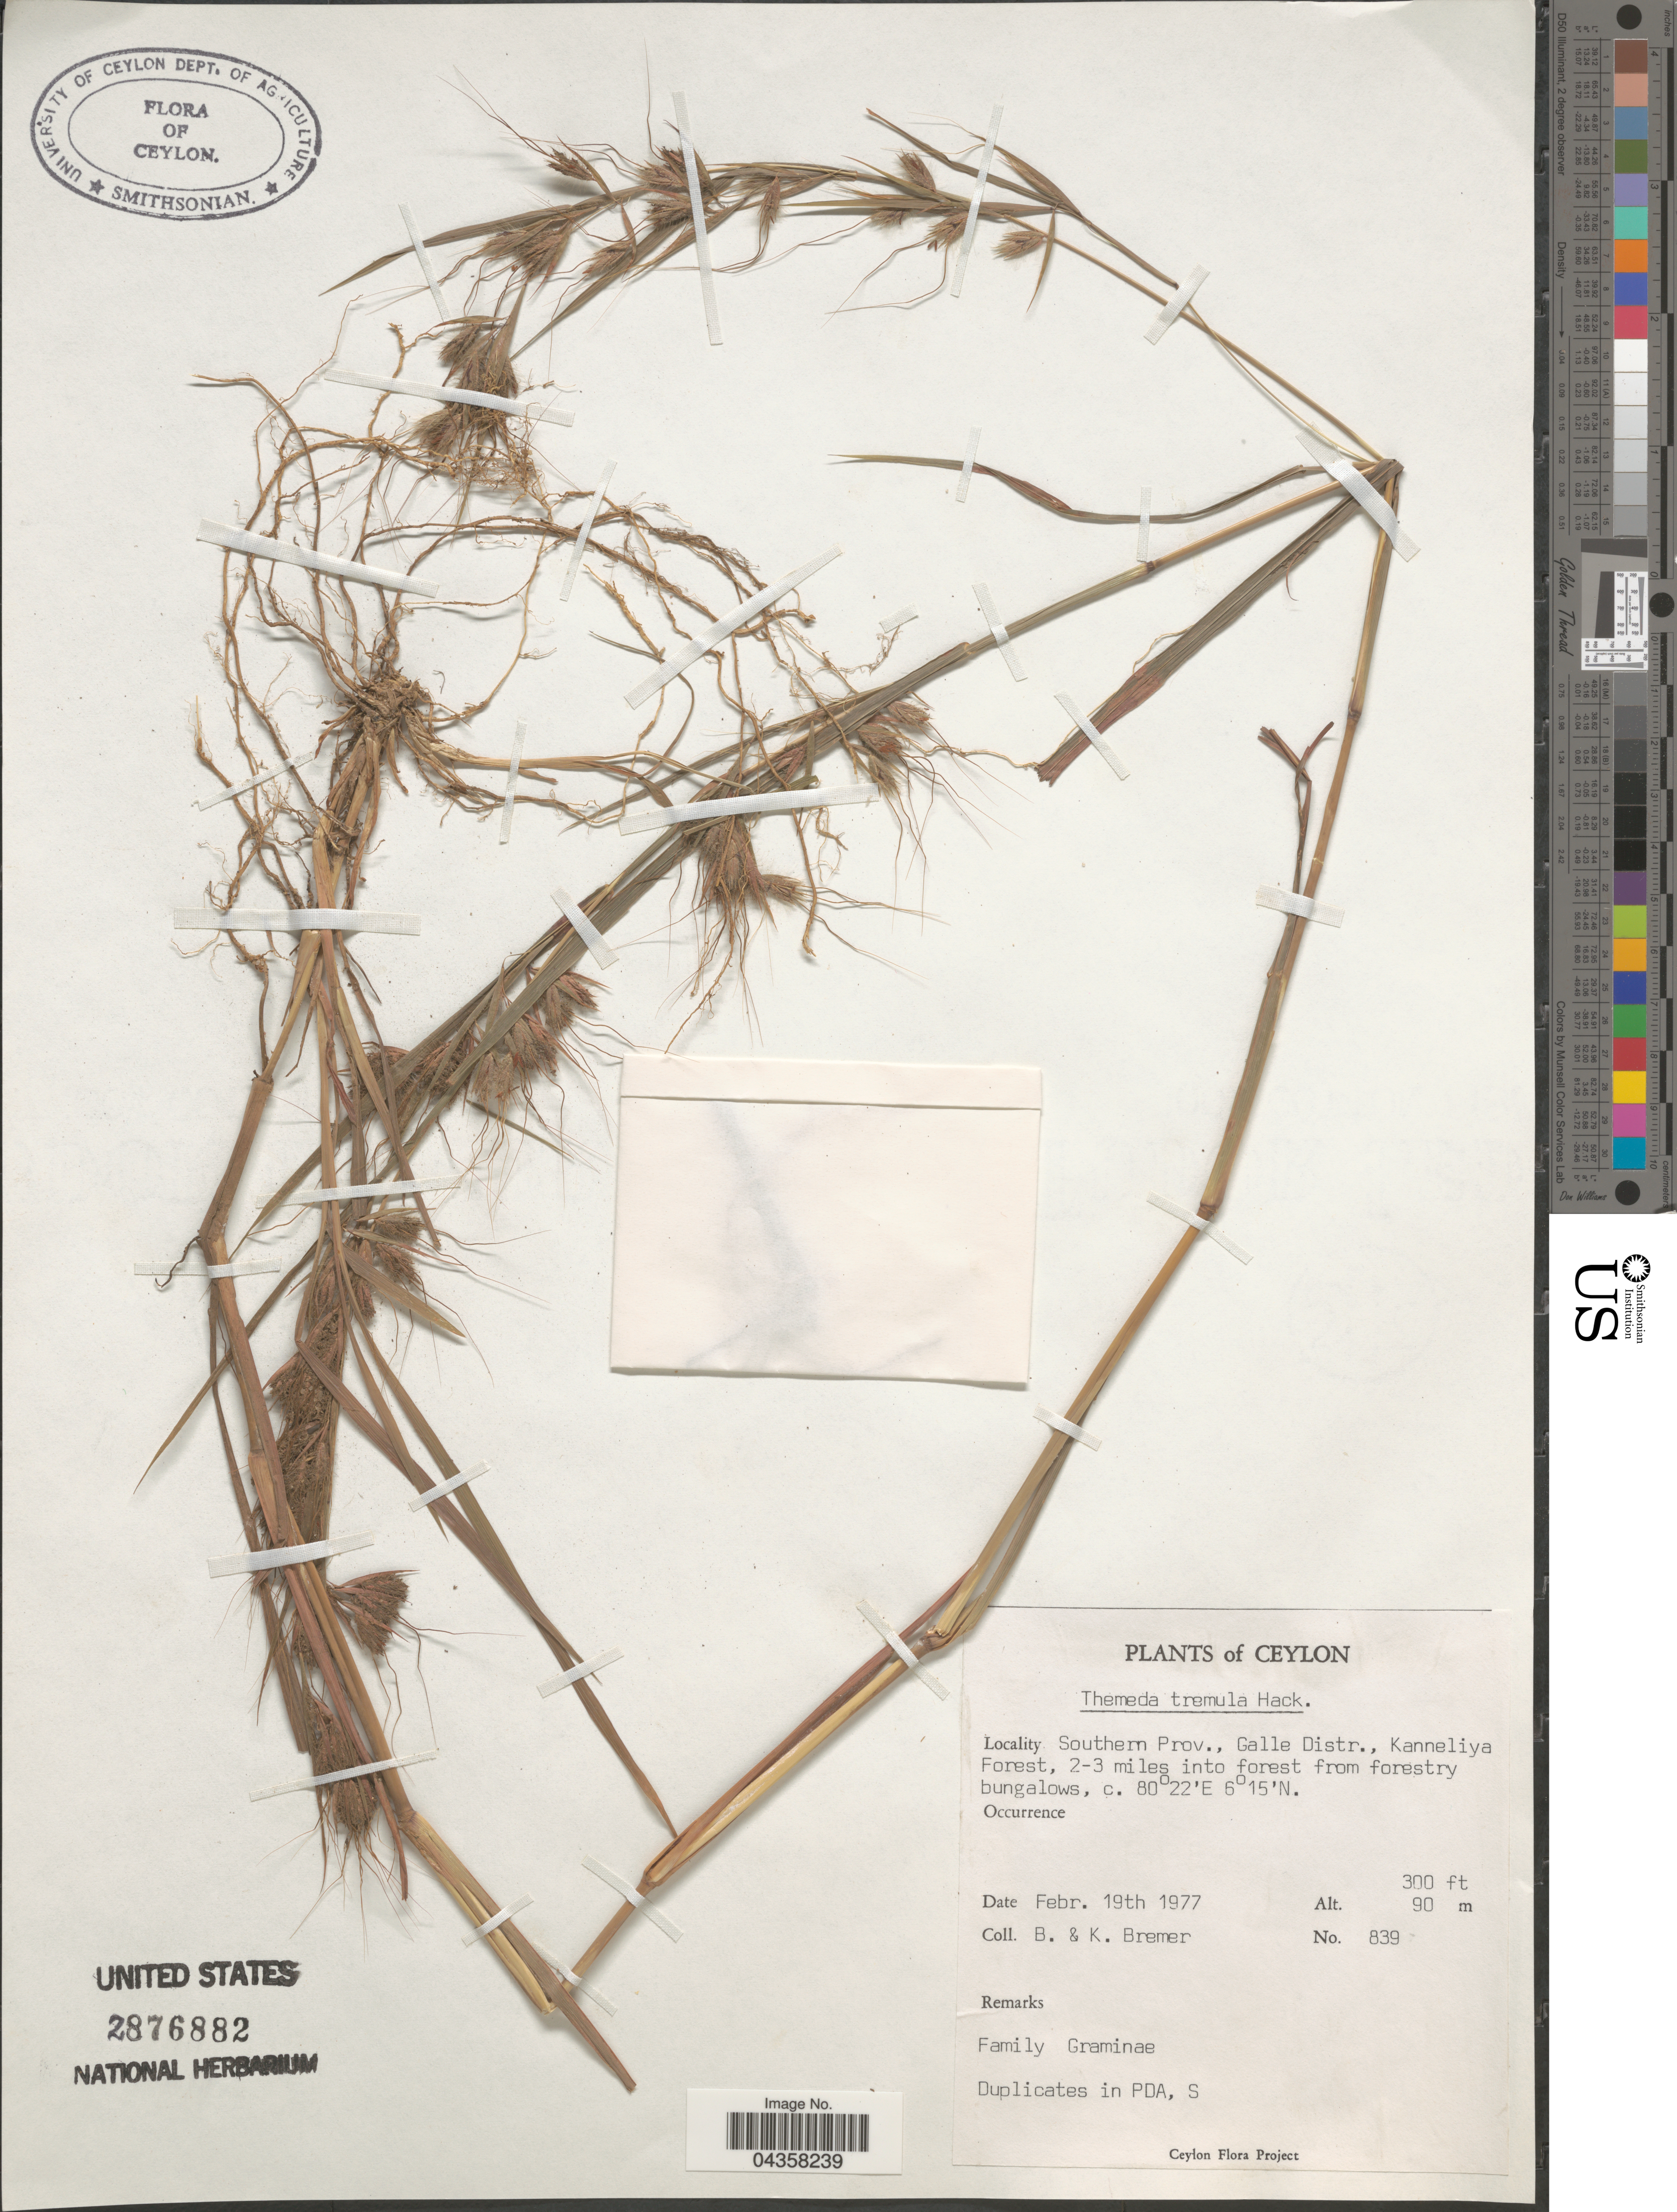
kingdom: Plantae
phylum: Tracheophyta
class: Liliopsida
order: Poales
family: Poaceae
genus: Themeda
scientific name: Themeda tremula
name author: (Nees) Hack.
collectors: B. Bremer & K. Bremer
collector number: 839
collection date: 1977-02-19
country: Sri Lanka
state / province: Southern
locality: Ceylon. Southern Prov., Galle Distr., Kanneliya Forest, 2-3 miles into forest from forestry bungalows.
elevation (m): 90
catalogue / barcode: US 2876882